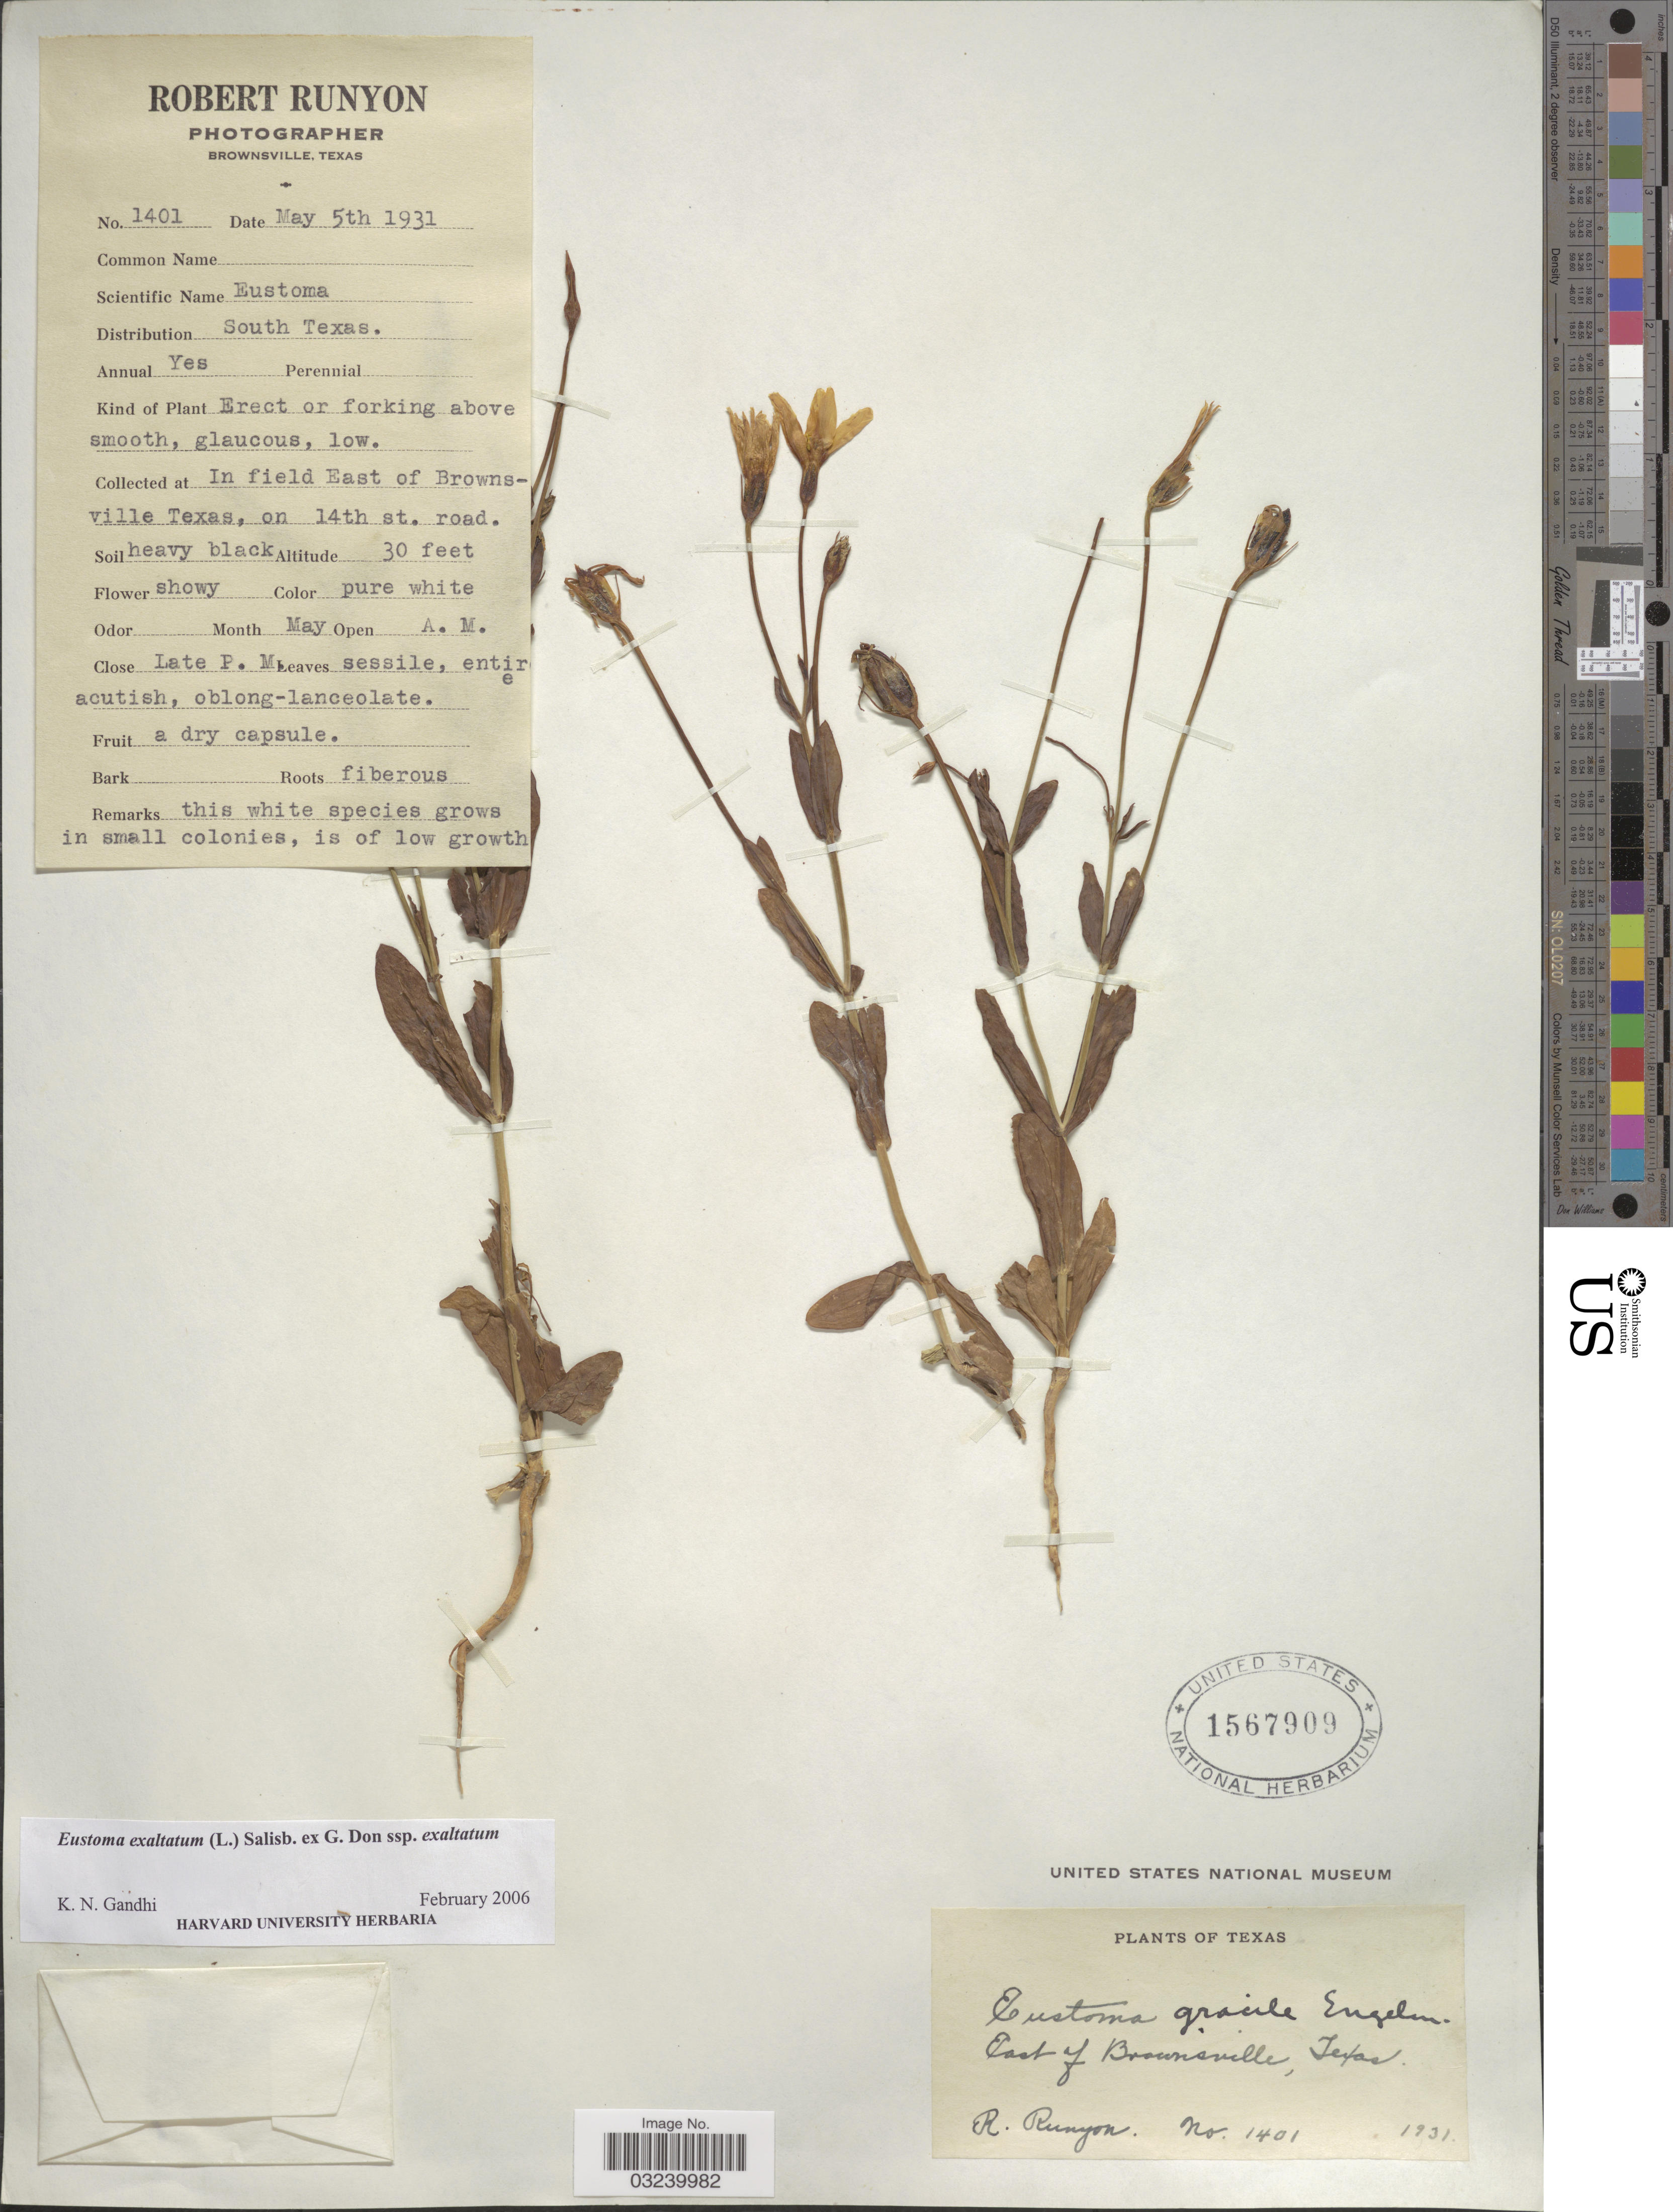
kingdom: Plantae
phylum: Tracheophyta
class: Magnoliopsida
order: Gentianales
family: Gentianaceae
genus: Eustoma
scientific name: Eustoma exaltatum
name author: (L.) Salisb. ex Don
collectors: R. Runyon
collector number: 1401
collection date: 1931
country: United States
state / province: Texas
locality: East of Brownsville, Texas.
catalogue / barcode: US 1567909